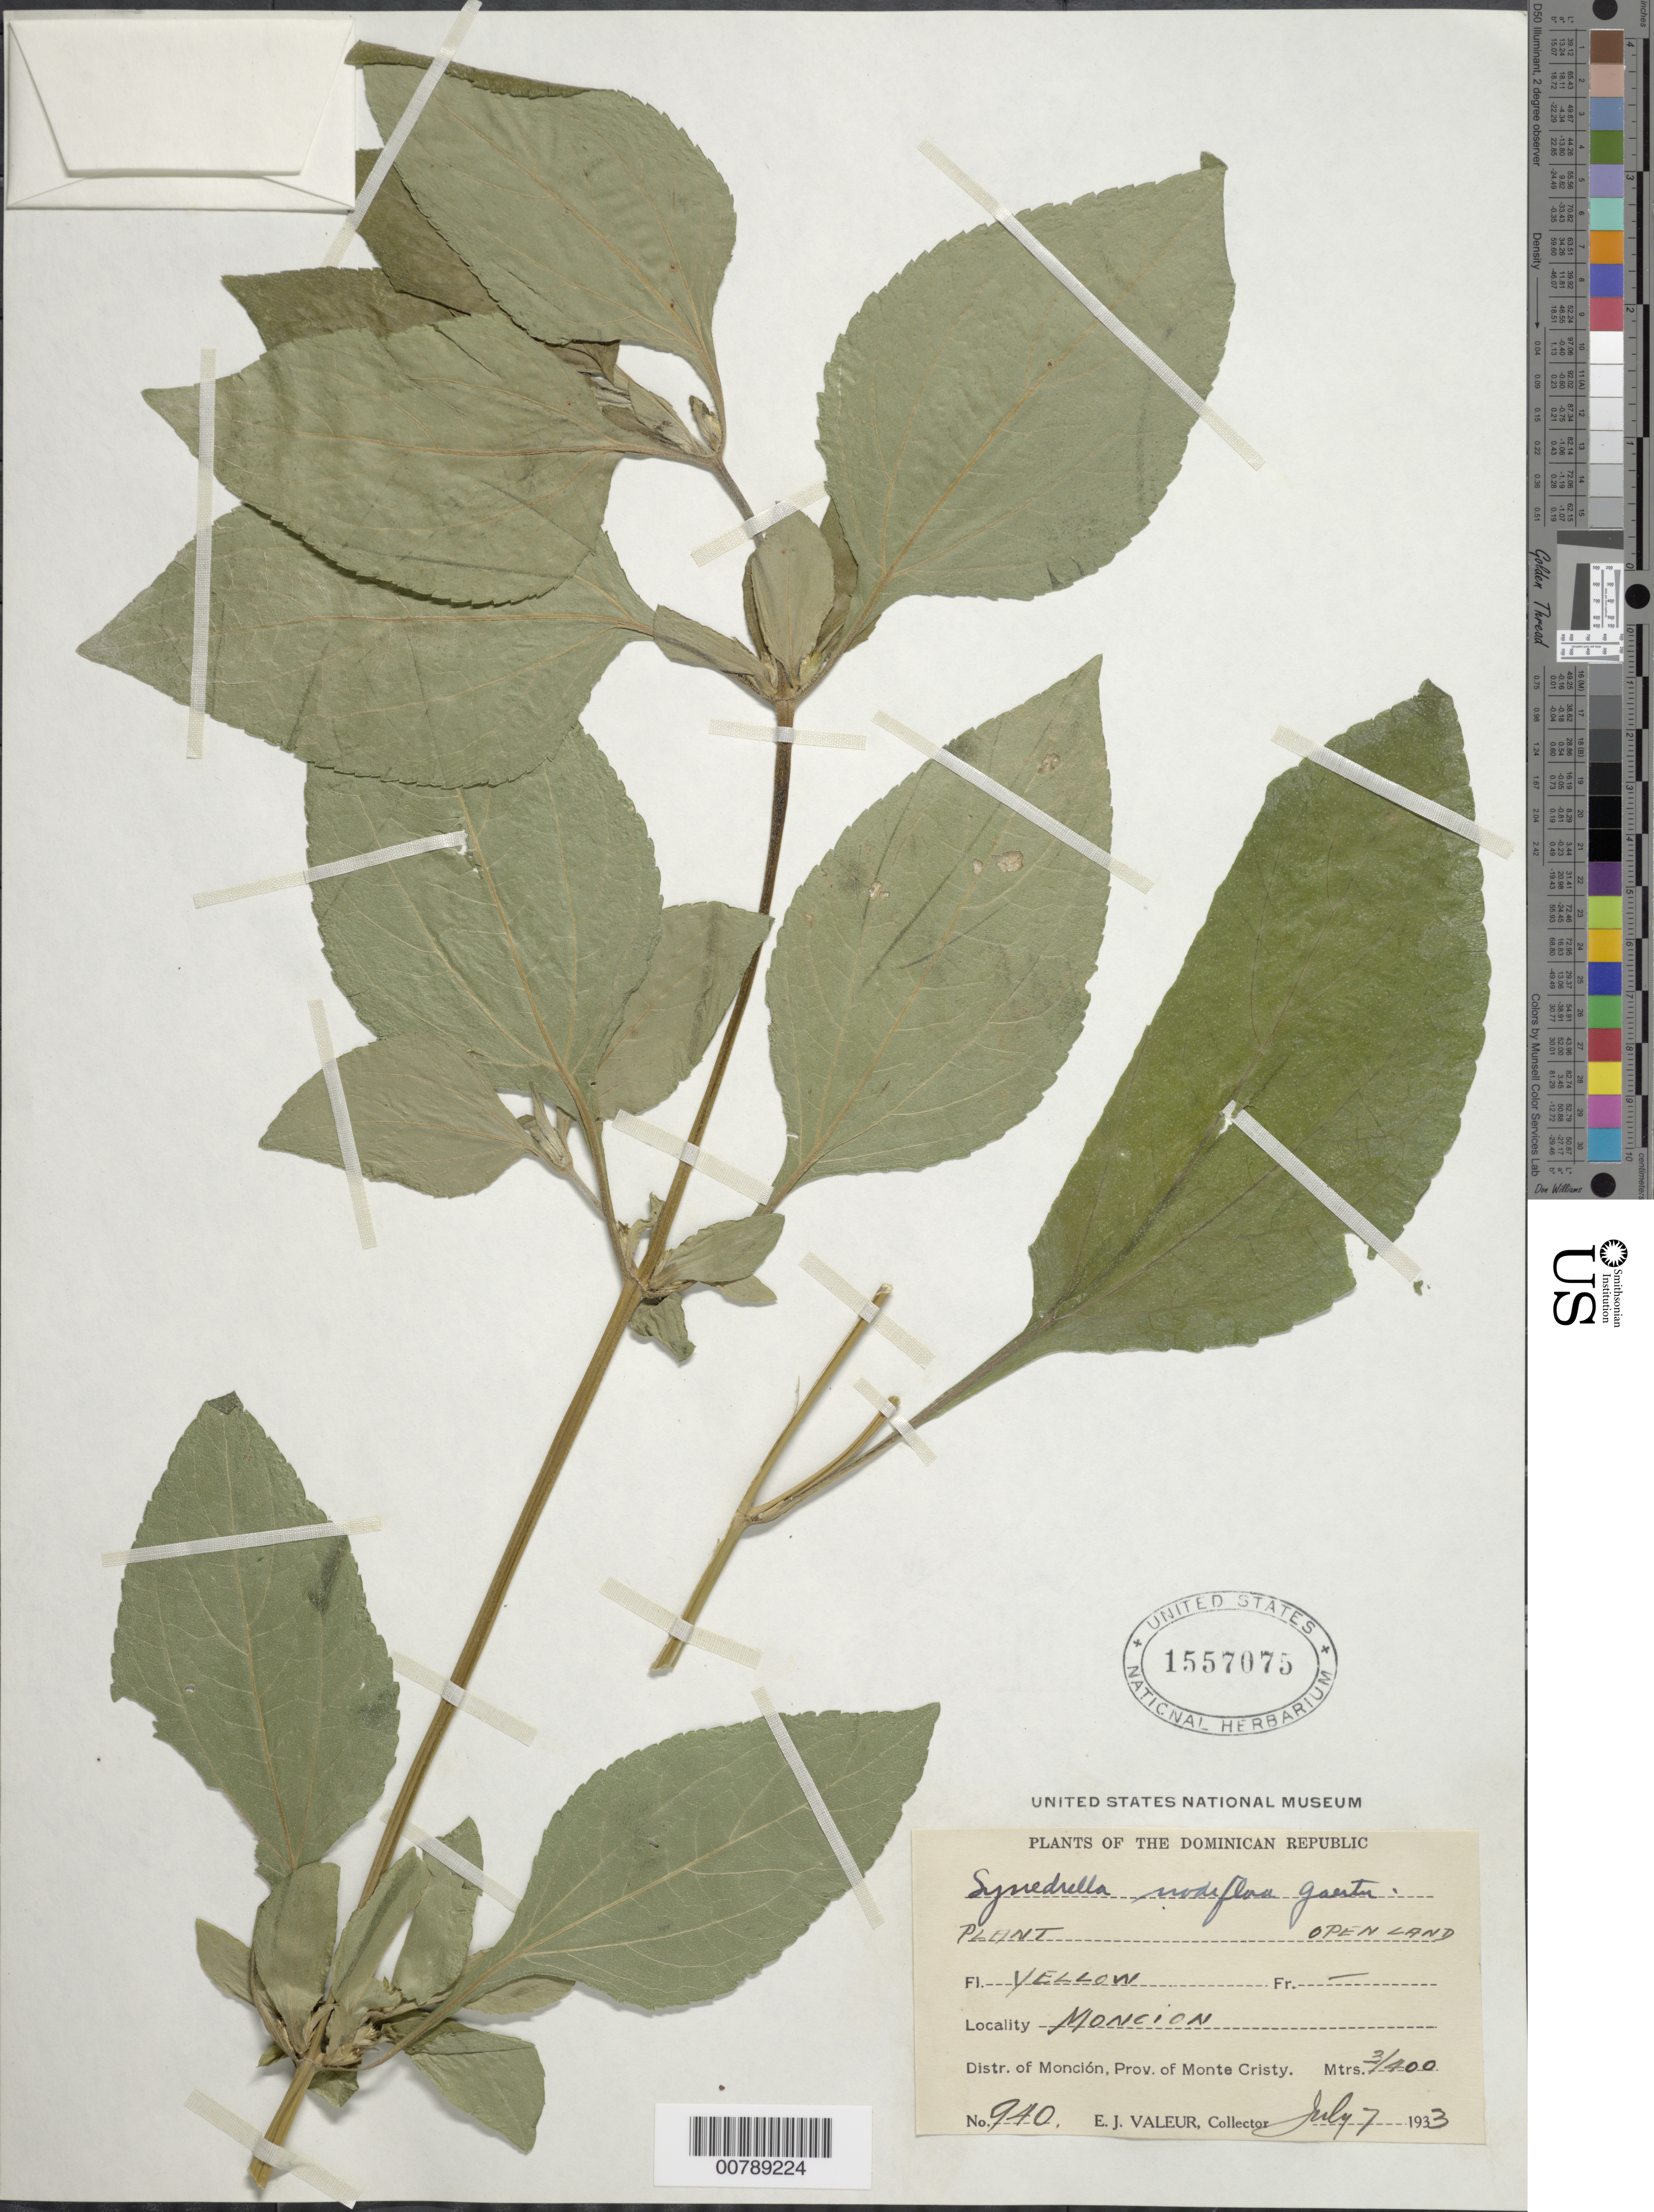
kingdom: Plantae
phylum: Tracheophyta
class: Magnoliopsida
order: Asterales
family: Asteraceae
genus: Synedrella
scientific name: Synedrella nodiflora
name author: (L.) Gaertn.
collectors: E. Valeur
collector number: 940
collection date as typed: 07 Jul 1933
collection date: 1933-07-07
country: Dominican Republic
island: Hispaniola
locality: Monción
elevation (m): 300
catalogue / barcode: US 1557075